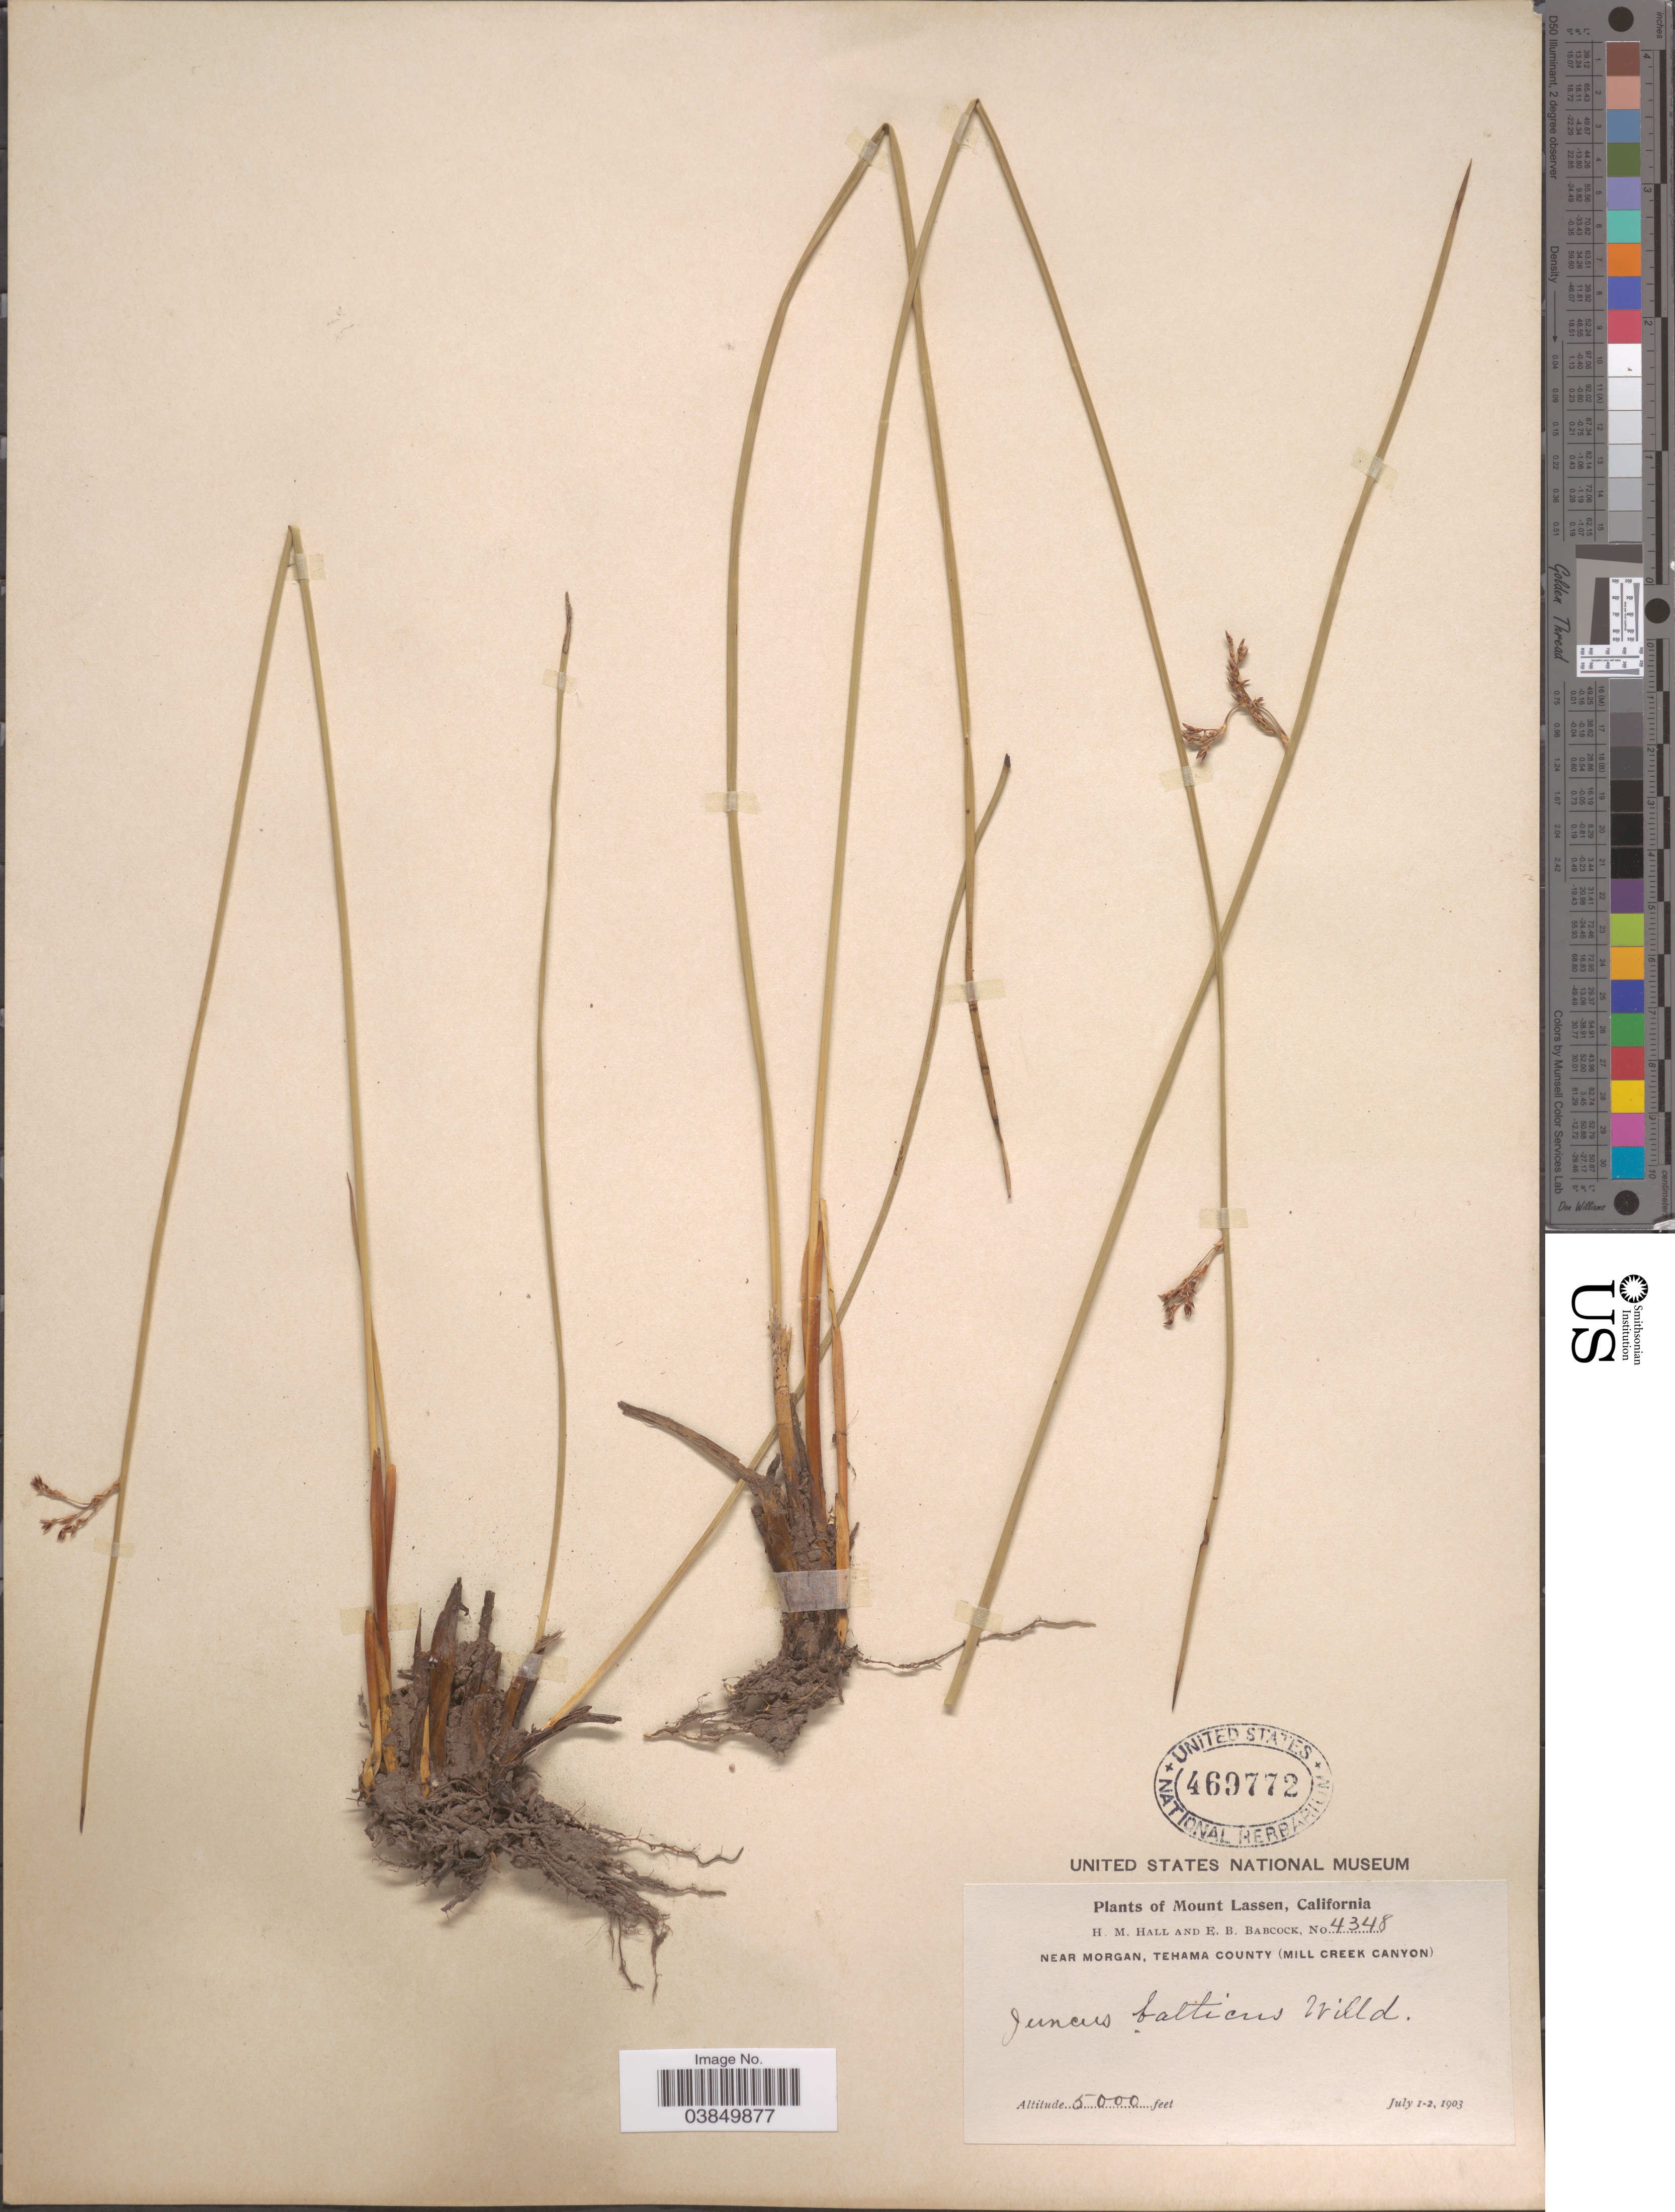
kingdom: Plantae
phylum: Tracheophyta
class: Liliopsida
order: Poales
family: Juncaceae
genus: Juncus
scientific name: Juncus balticus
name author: Willd.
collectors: H. M. Hall & E. B. Babcock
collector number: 4348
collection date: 1903-07-01/1903-07-02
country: United States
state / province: California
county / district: Tehama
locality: Mount Lassen. Near Morgan, Tehama County (Mill Creek Canyon).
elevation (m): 1524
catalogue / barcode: US 469772